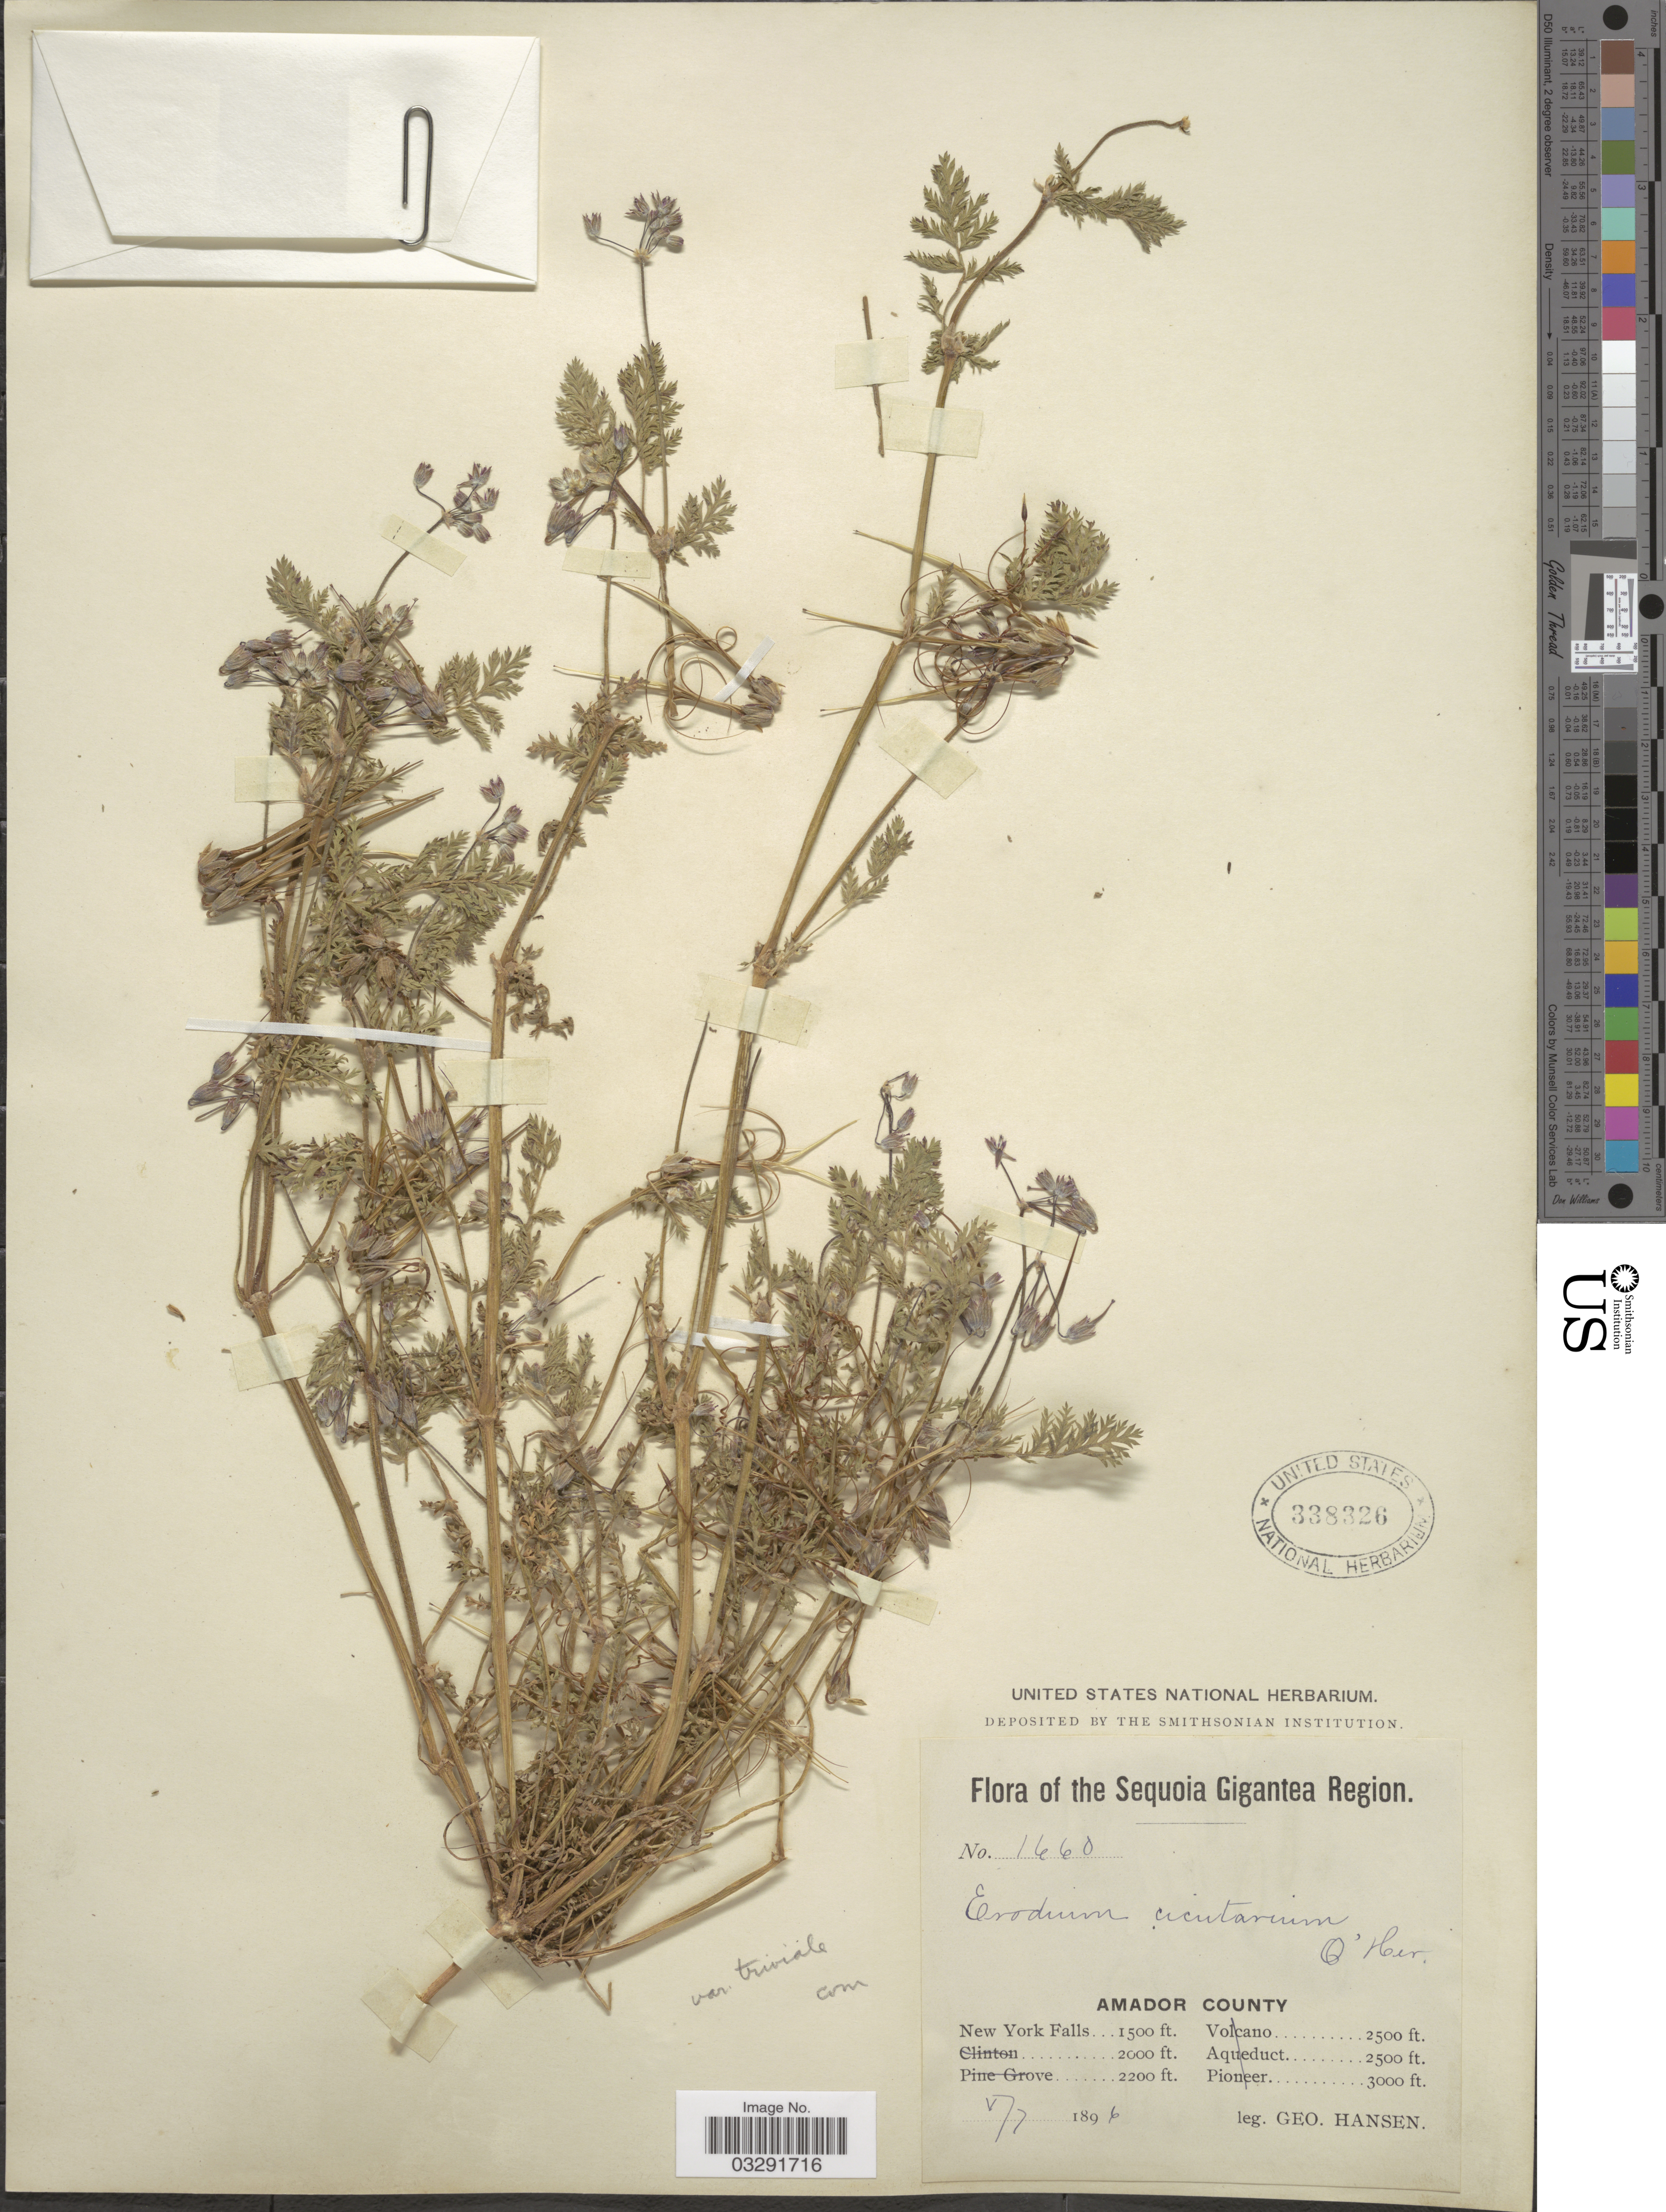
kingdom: Plantae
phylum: Tracheophyta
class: Magnoliopsida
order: Geraniales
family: Geraniaceae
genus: Erodium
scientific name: Erodium cicutarium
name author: (L.) L'Hér.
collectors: G. Hansen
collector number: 1660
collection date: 1896-05-07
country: United States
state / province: California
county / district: Amador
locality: Sequoia Gigantea Region. Amador County. New York Falls.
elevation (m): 457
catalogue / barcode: US 338326